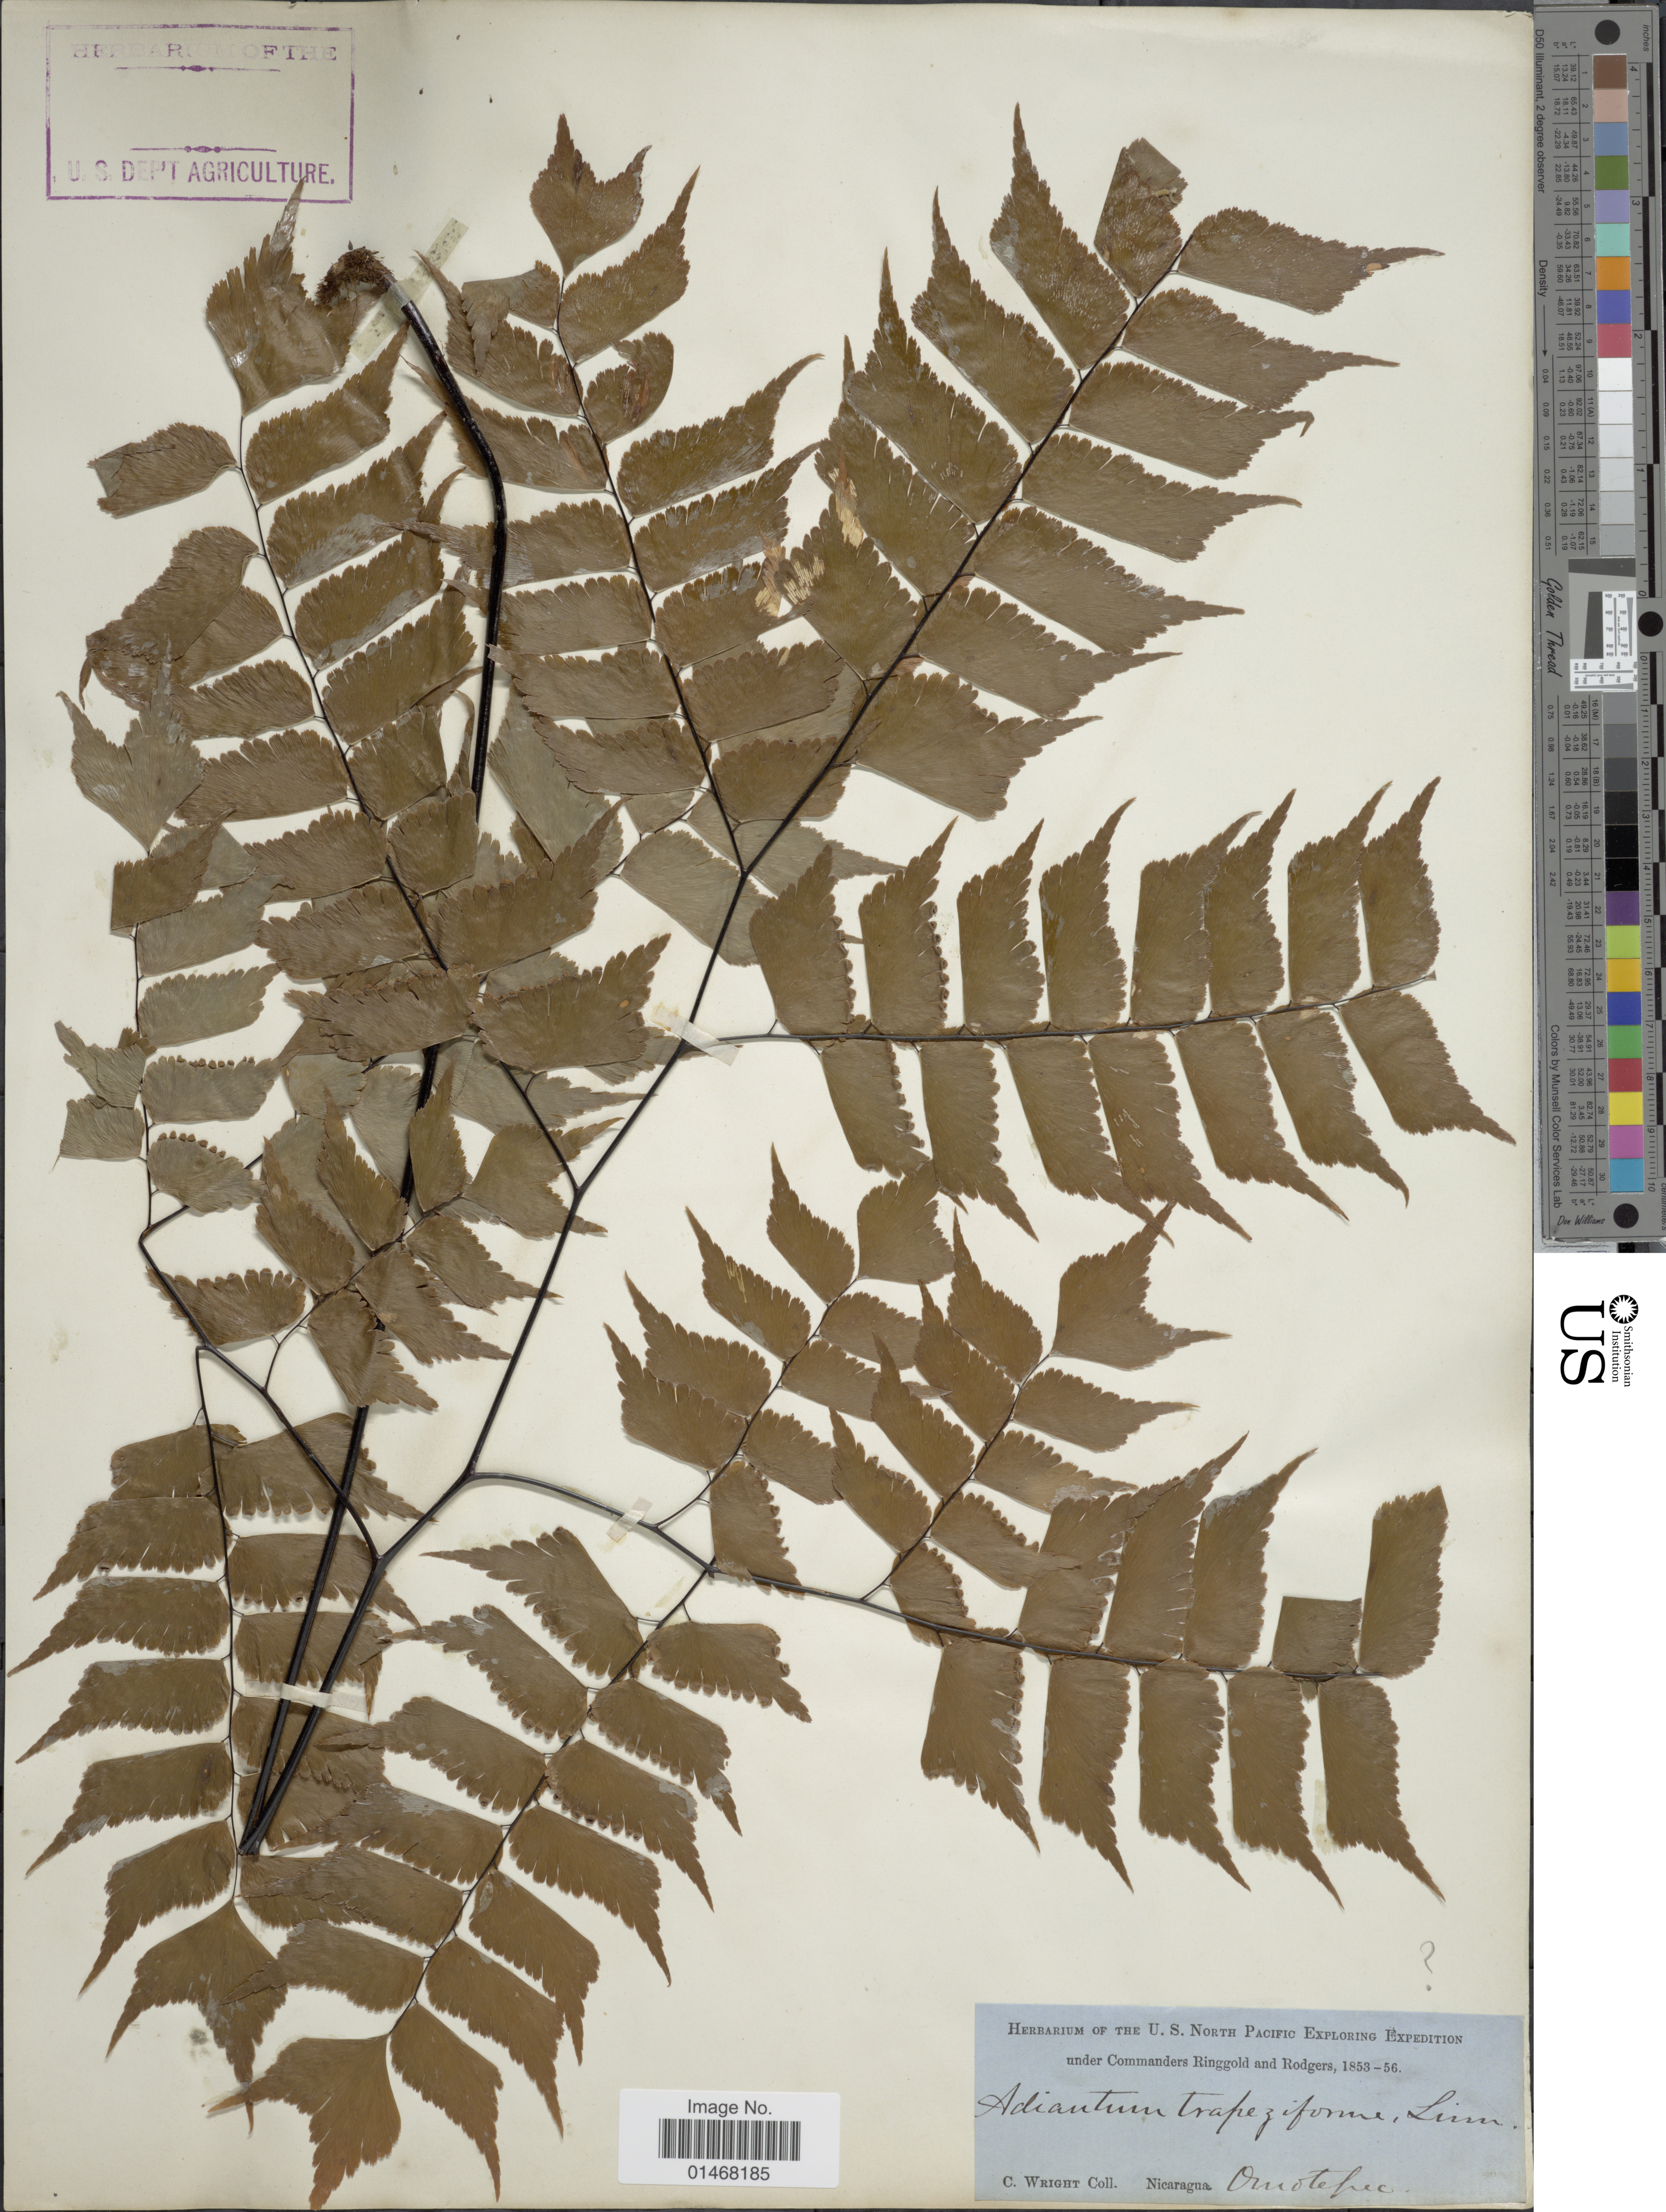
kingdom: Plantae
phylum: Tracheophyta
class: Polypodiopsida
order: Polypodiales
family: Pteridaceae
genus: Adiantum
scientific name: Adiantum trapeziforme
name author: L.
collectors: C. Wright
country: Nicaragua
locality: Omotepec